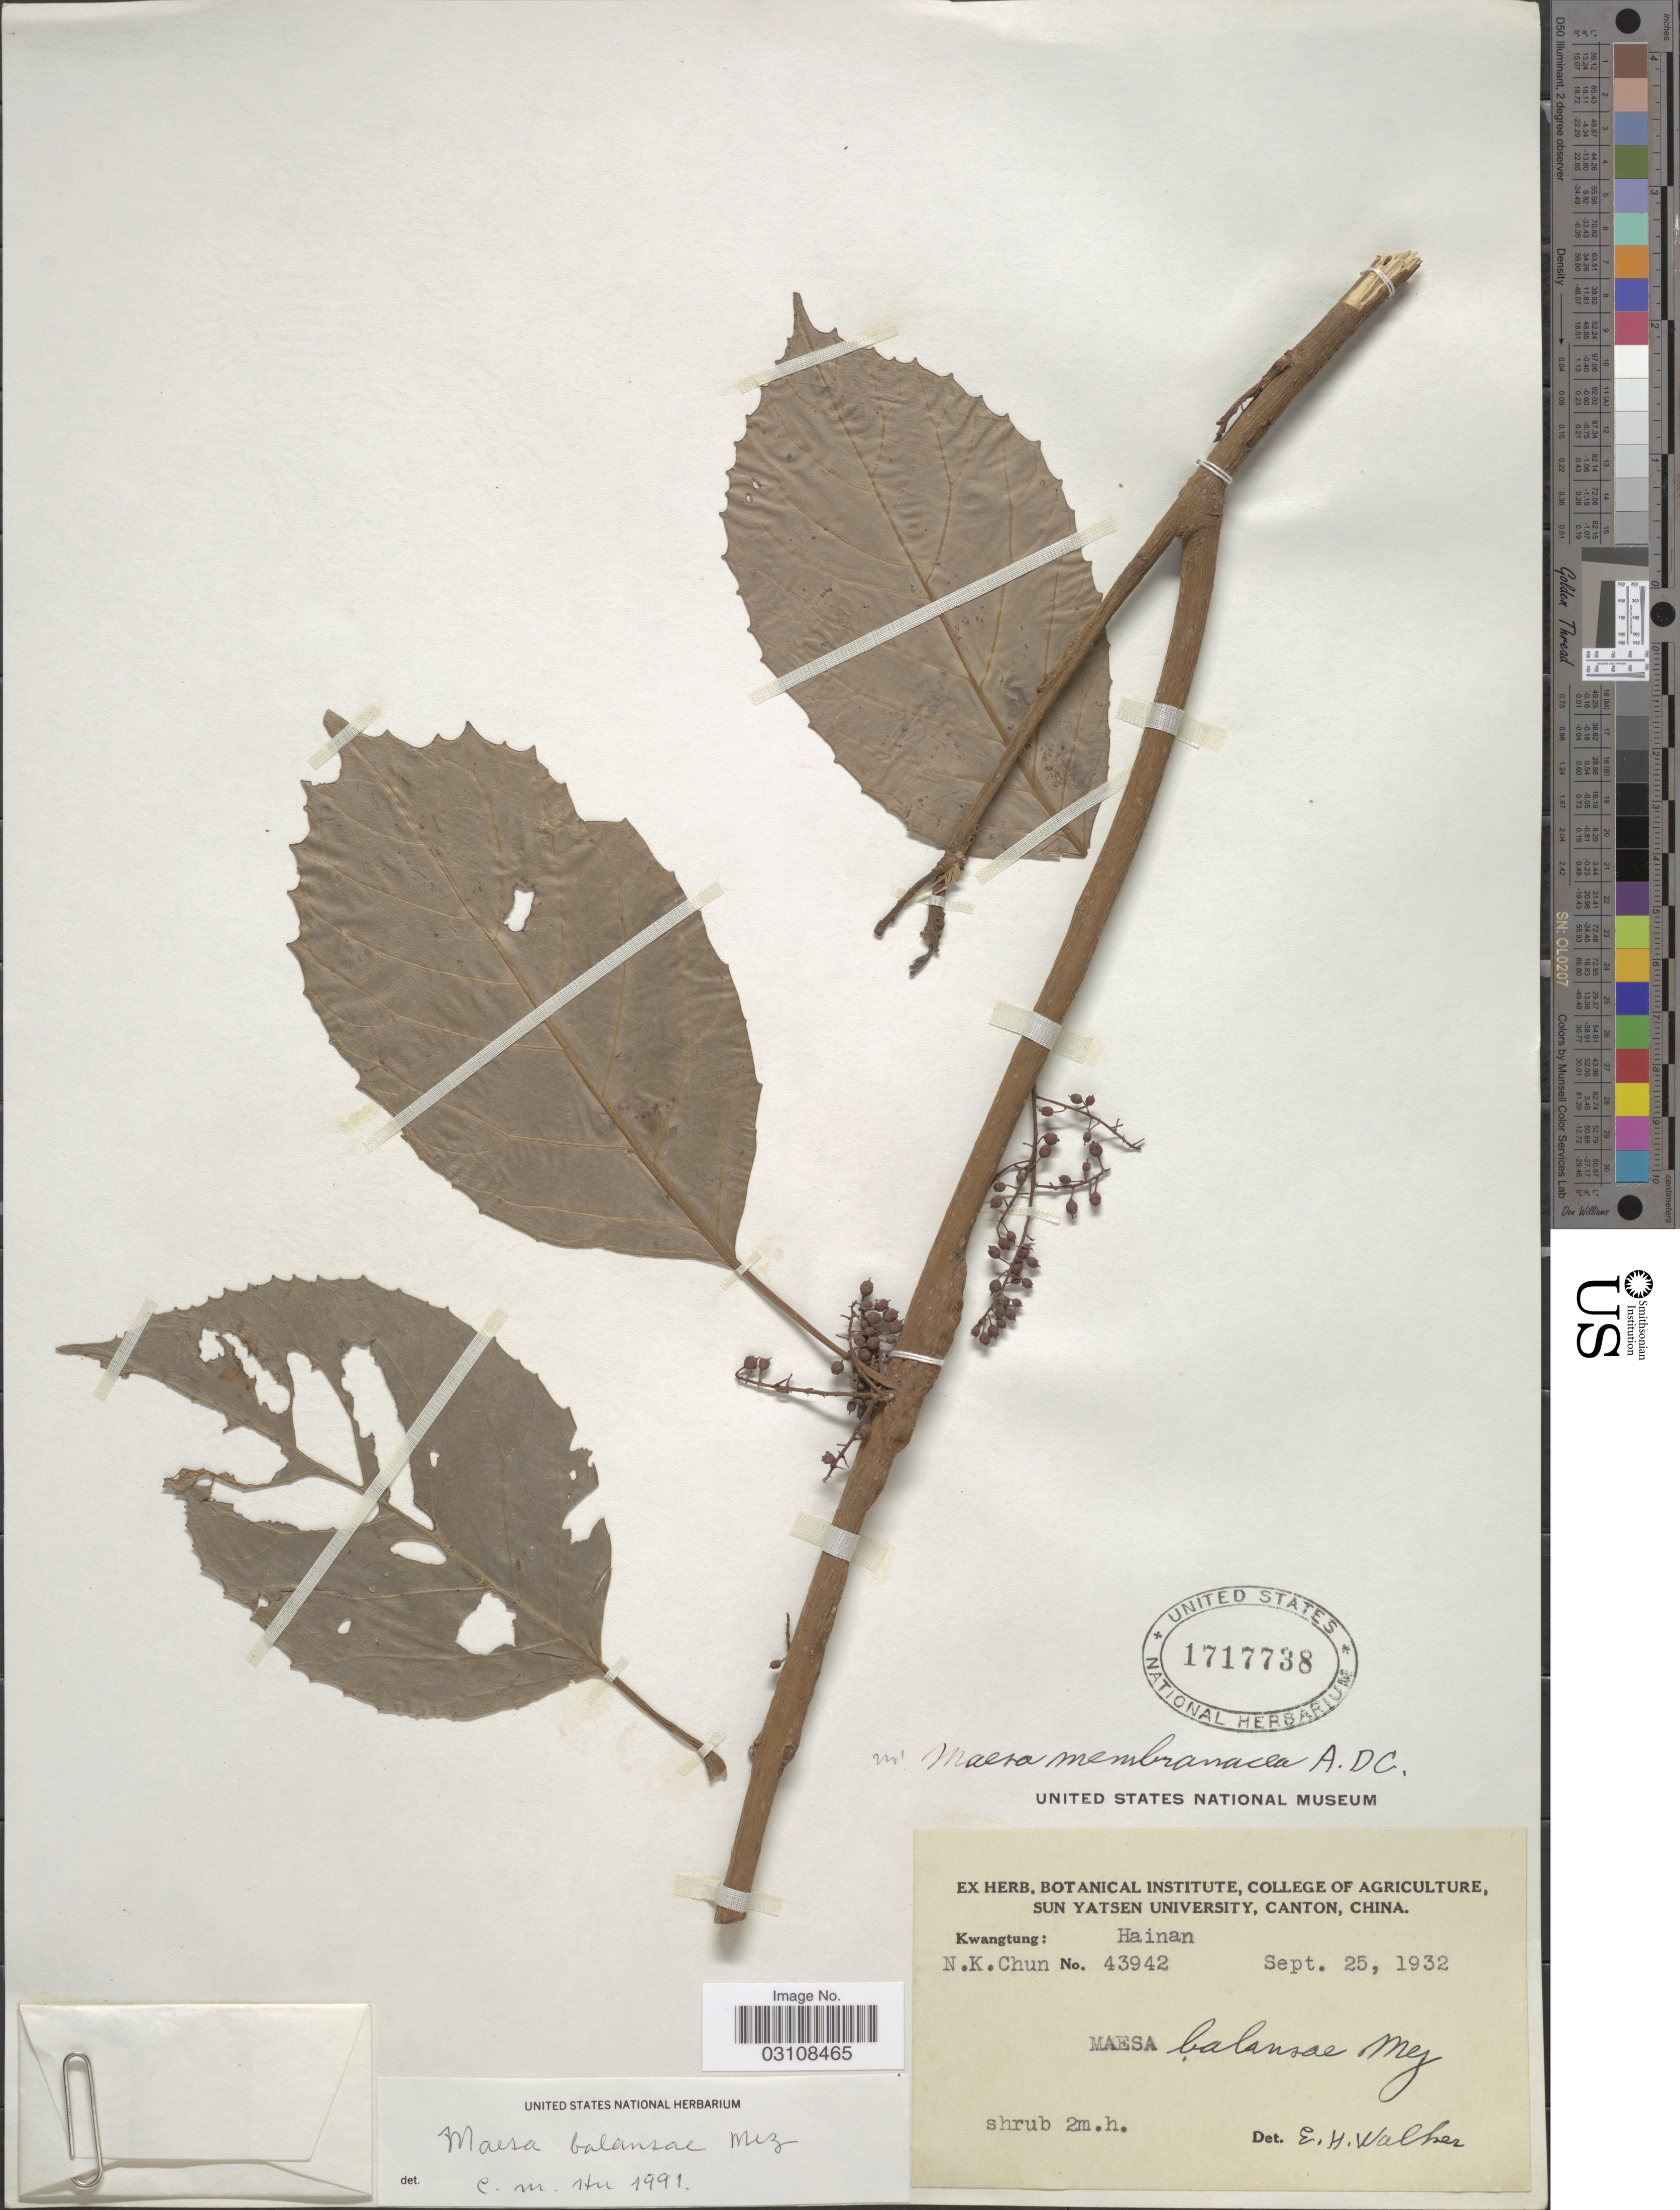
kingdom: Plantae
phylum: Tracheophyta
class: Magnoliopsida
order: Ericales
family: Primulaceae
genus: Maesa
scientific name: Maesa balansae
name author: Mez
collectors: N. K. Chun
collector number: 43942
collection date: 1932-09-25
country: China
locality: Kwangtung: Hainan.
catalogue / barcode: US 1717738